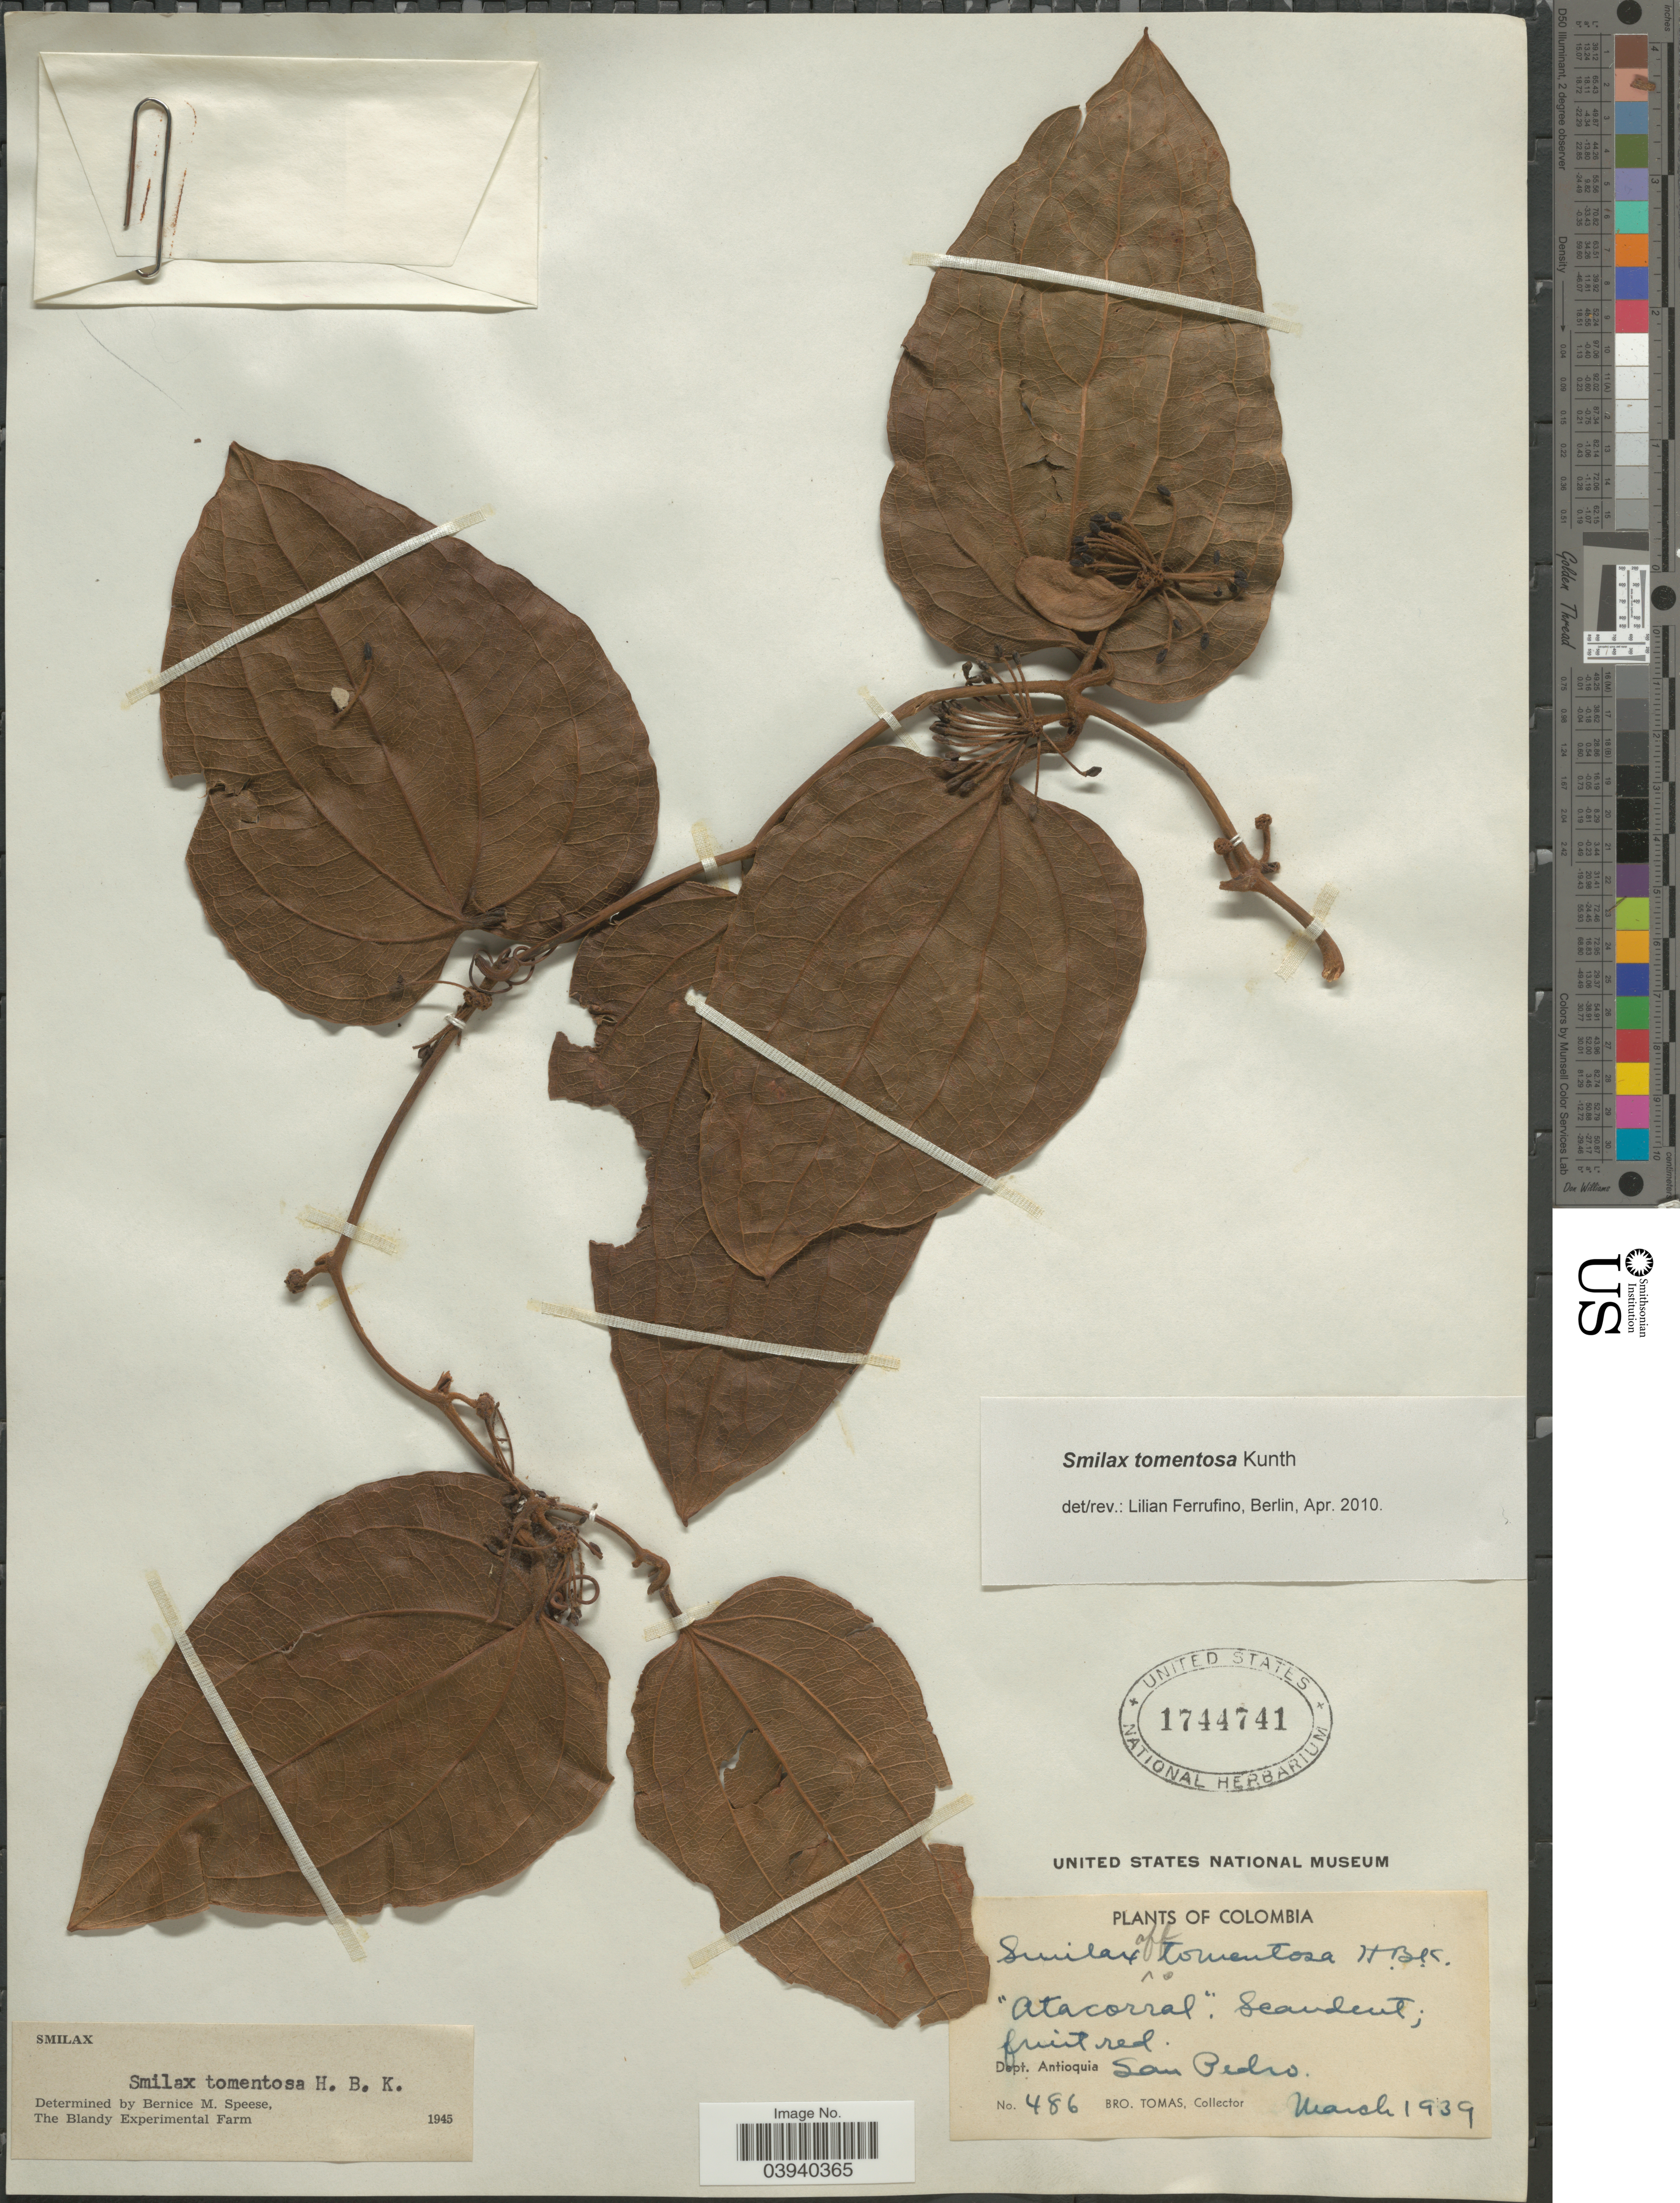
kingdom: Plantae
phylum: Tracheophyta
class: Liliopsida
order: Liliales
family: Smilacaceae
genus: Smilax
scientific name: Smilax tomentosa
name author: Kunth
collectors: B. Tomas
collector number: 486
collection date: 1939-03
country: Colombia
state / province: Antioquia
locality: Dept. Antioquia. San Pedro.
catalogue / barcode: US 1744741